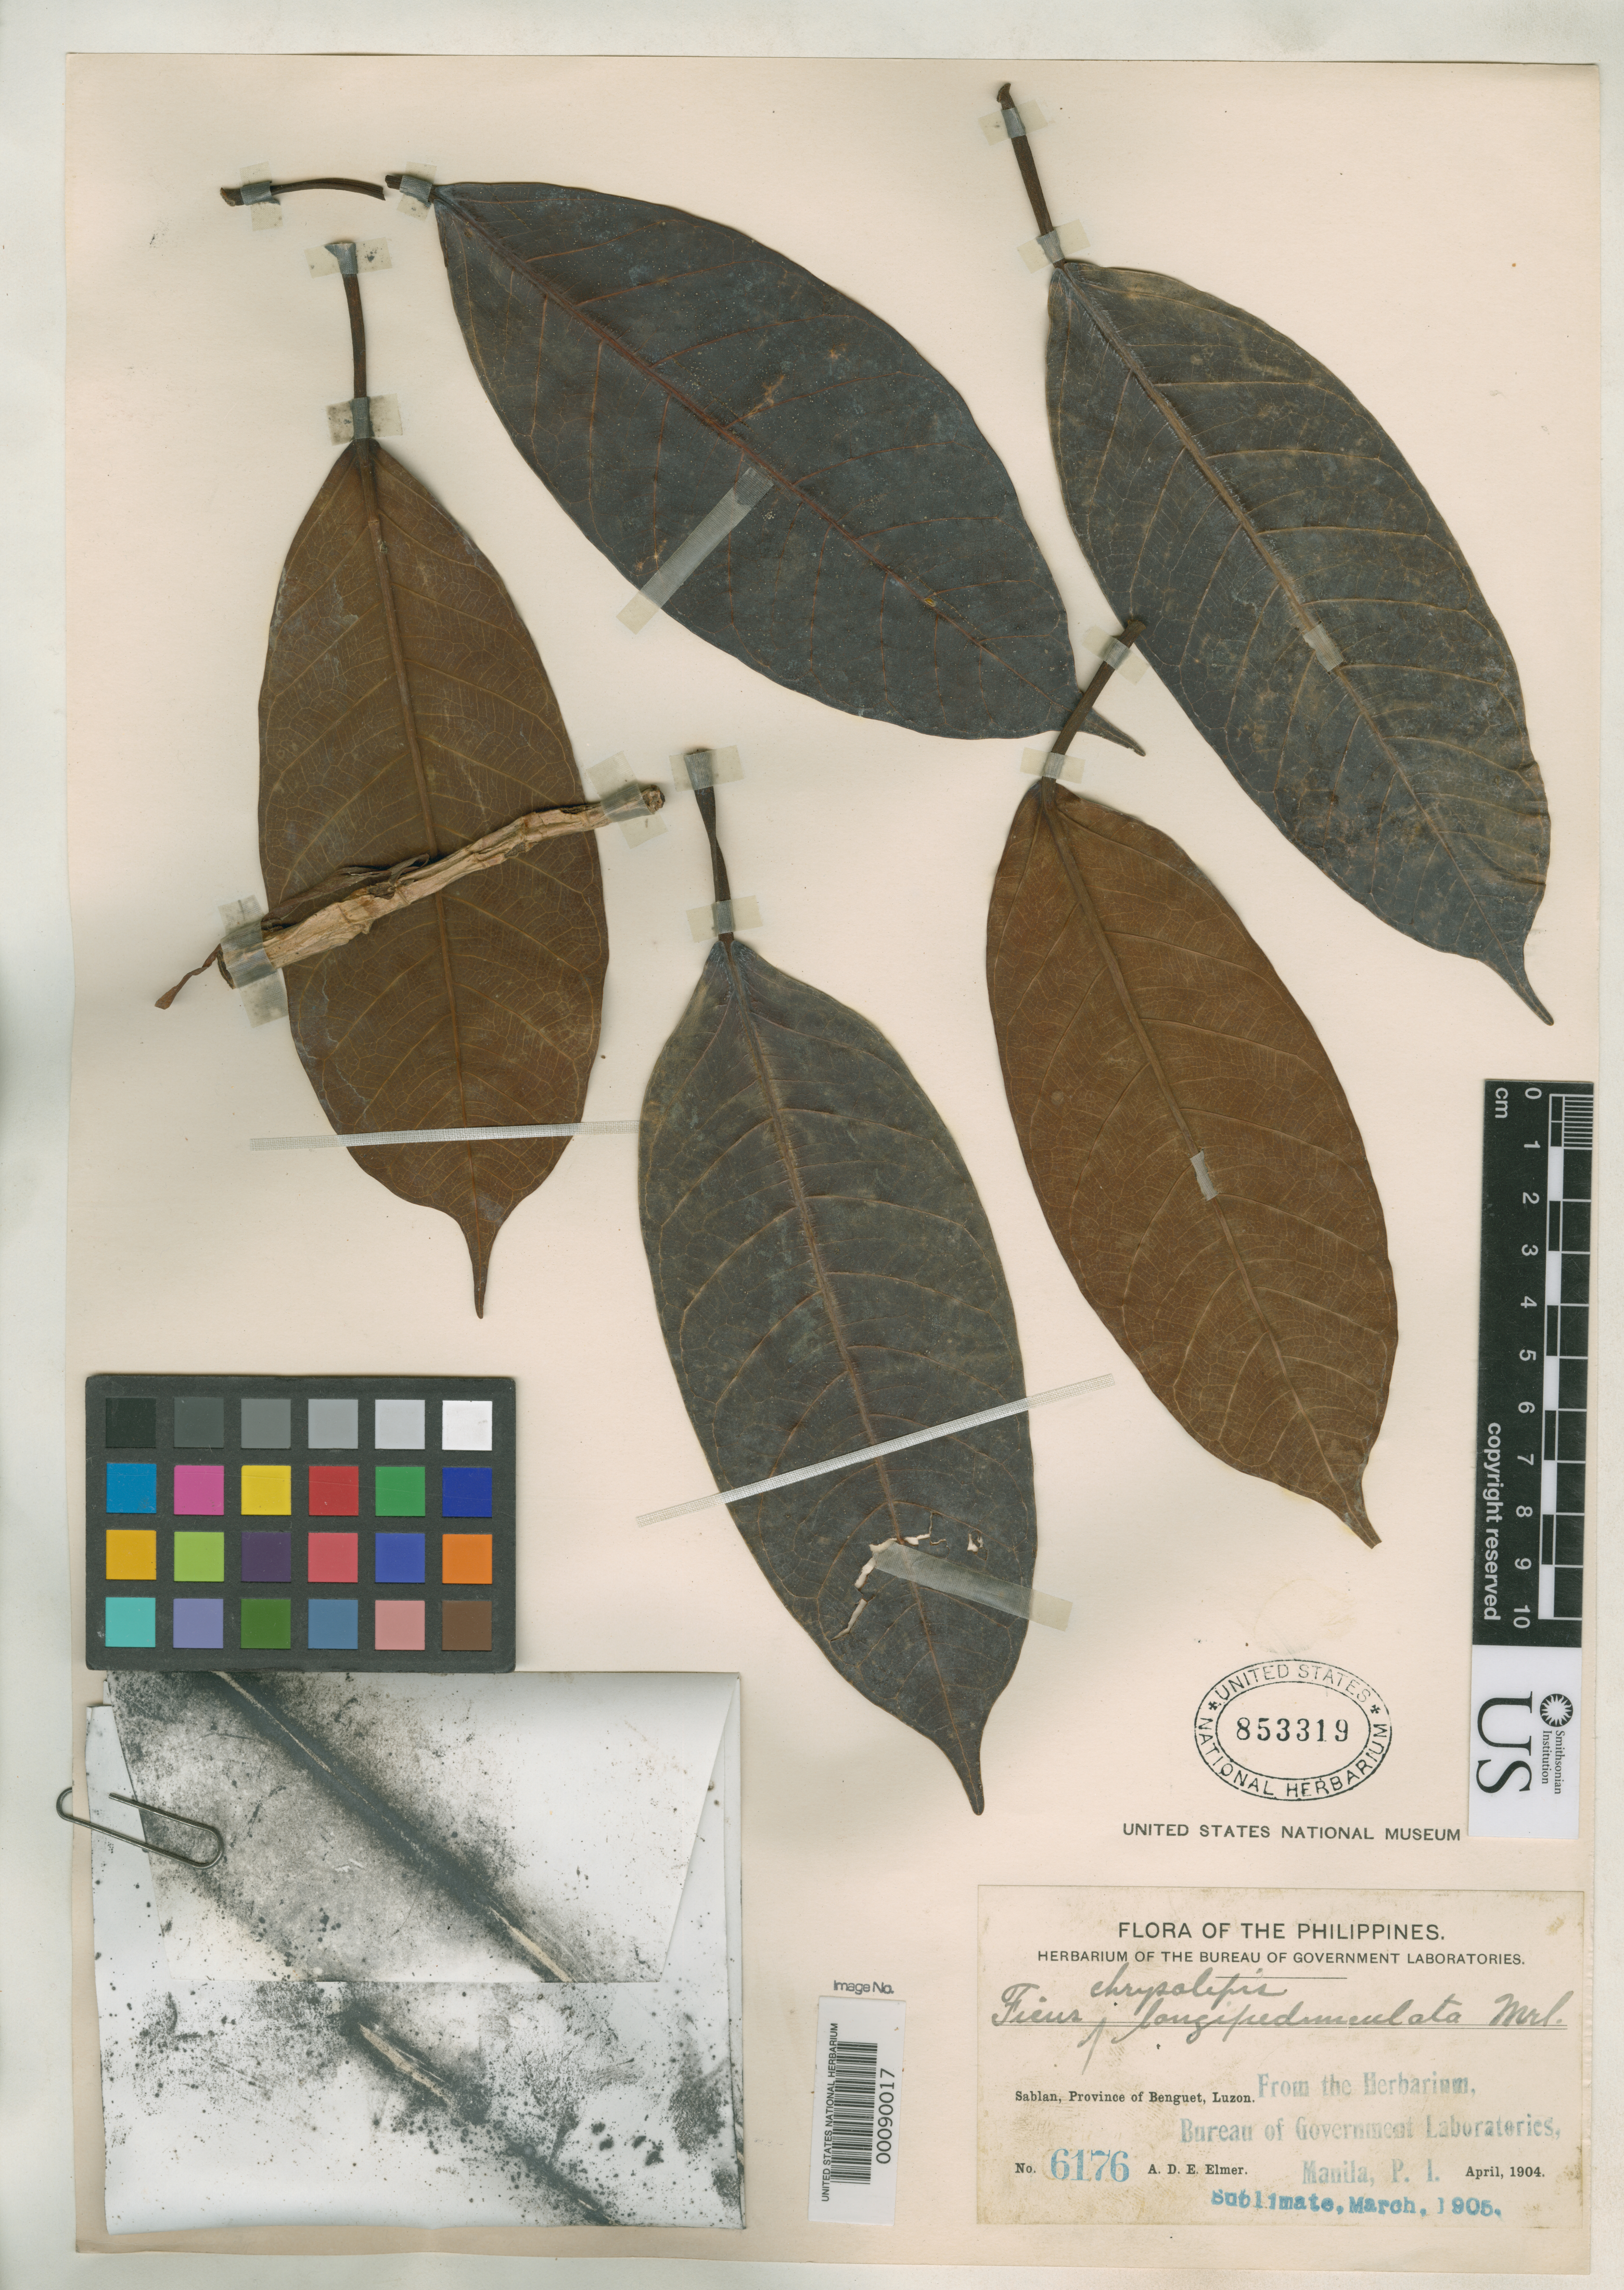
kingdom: Plantae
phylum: Tracheophyta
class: Magnoliopsida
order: Rosales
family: Moraceae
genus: Ficus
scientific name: Ficus chrysolepis var. longipedunculata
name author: Merr.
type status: Isotype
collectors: A. D. E. Elmer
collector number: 6176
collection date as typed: Apr 1904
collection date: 1904-04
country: Philippines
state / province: Cordillera (Administrative Region)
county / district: Benguet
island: Luzon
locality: Sablan.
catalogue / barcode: US 853319